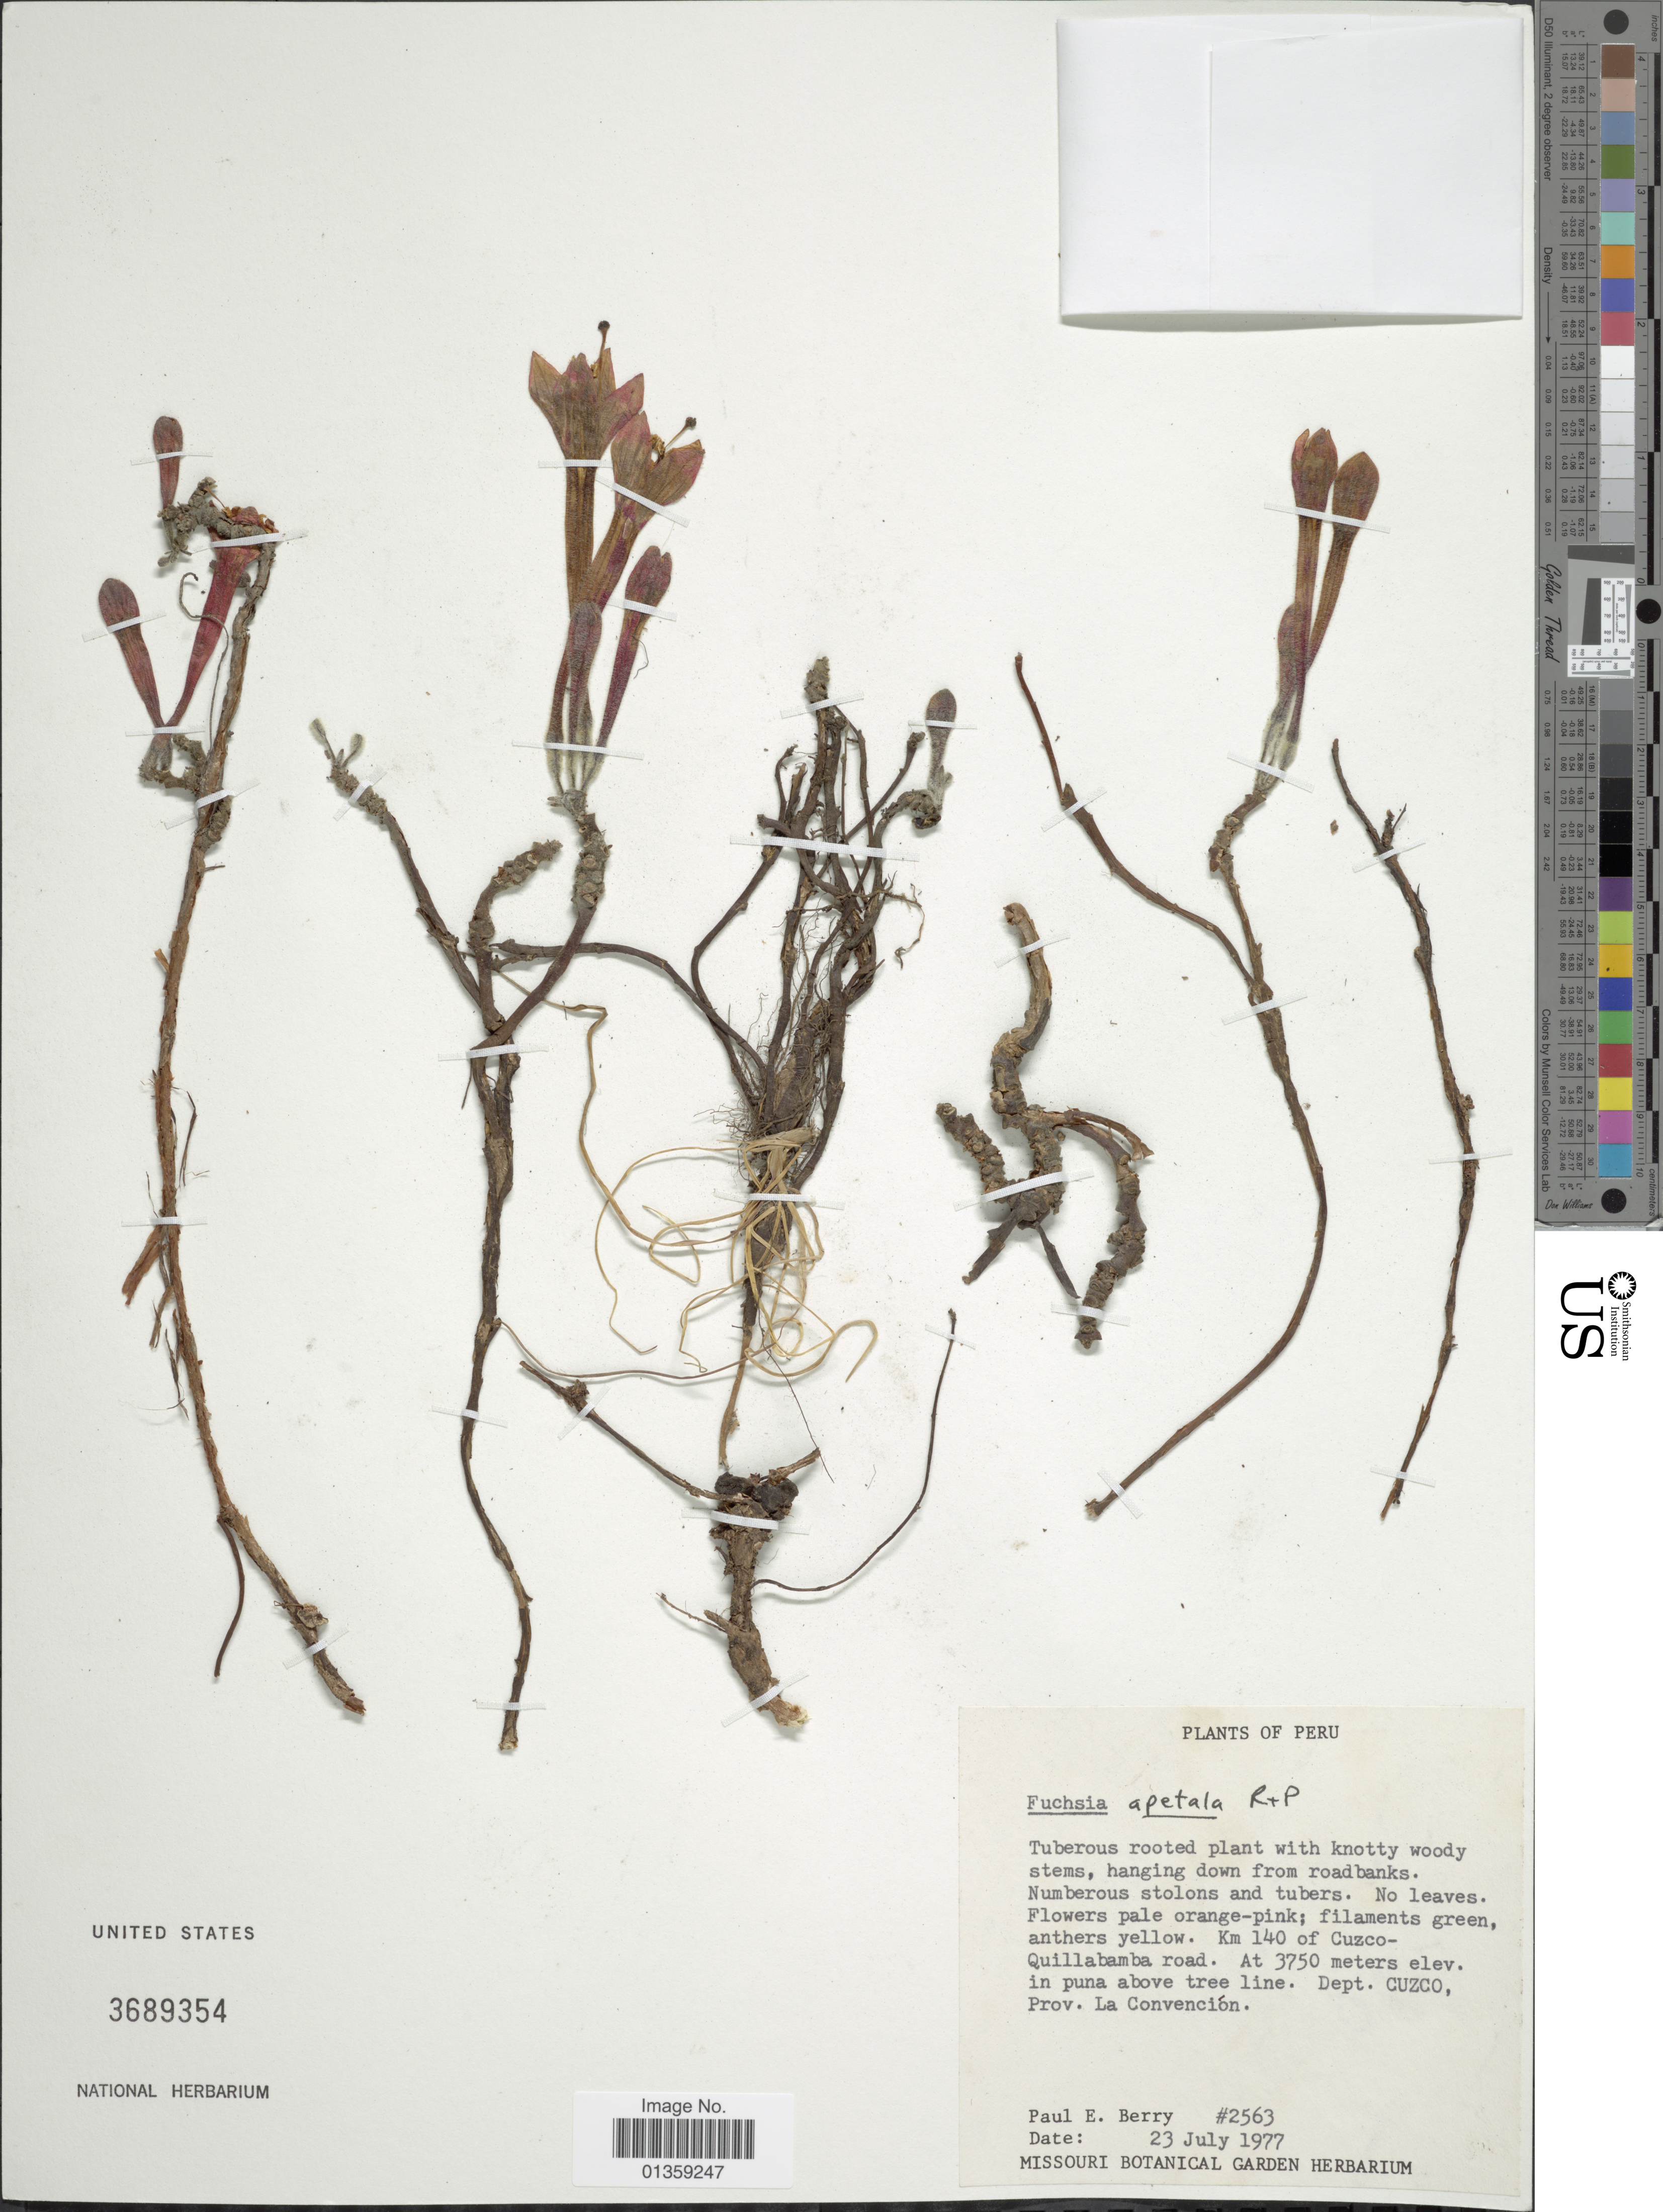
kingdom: Plantae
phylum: Tracheophyta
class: Magnoliopsida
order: Myrtales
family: Onagraceae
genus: Fuchsia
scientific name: Fuchsia apetala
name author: Ruiz & Pav.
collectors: P. E. Berry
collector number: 2563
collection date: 1977-07-23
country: Peru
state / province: Cusco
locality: Km. 140 of Cuzco-Quillabamba road. Prov. La Convención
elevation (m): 3750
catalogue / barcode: US 3689354